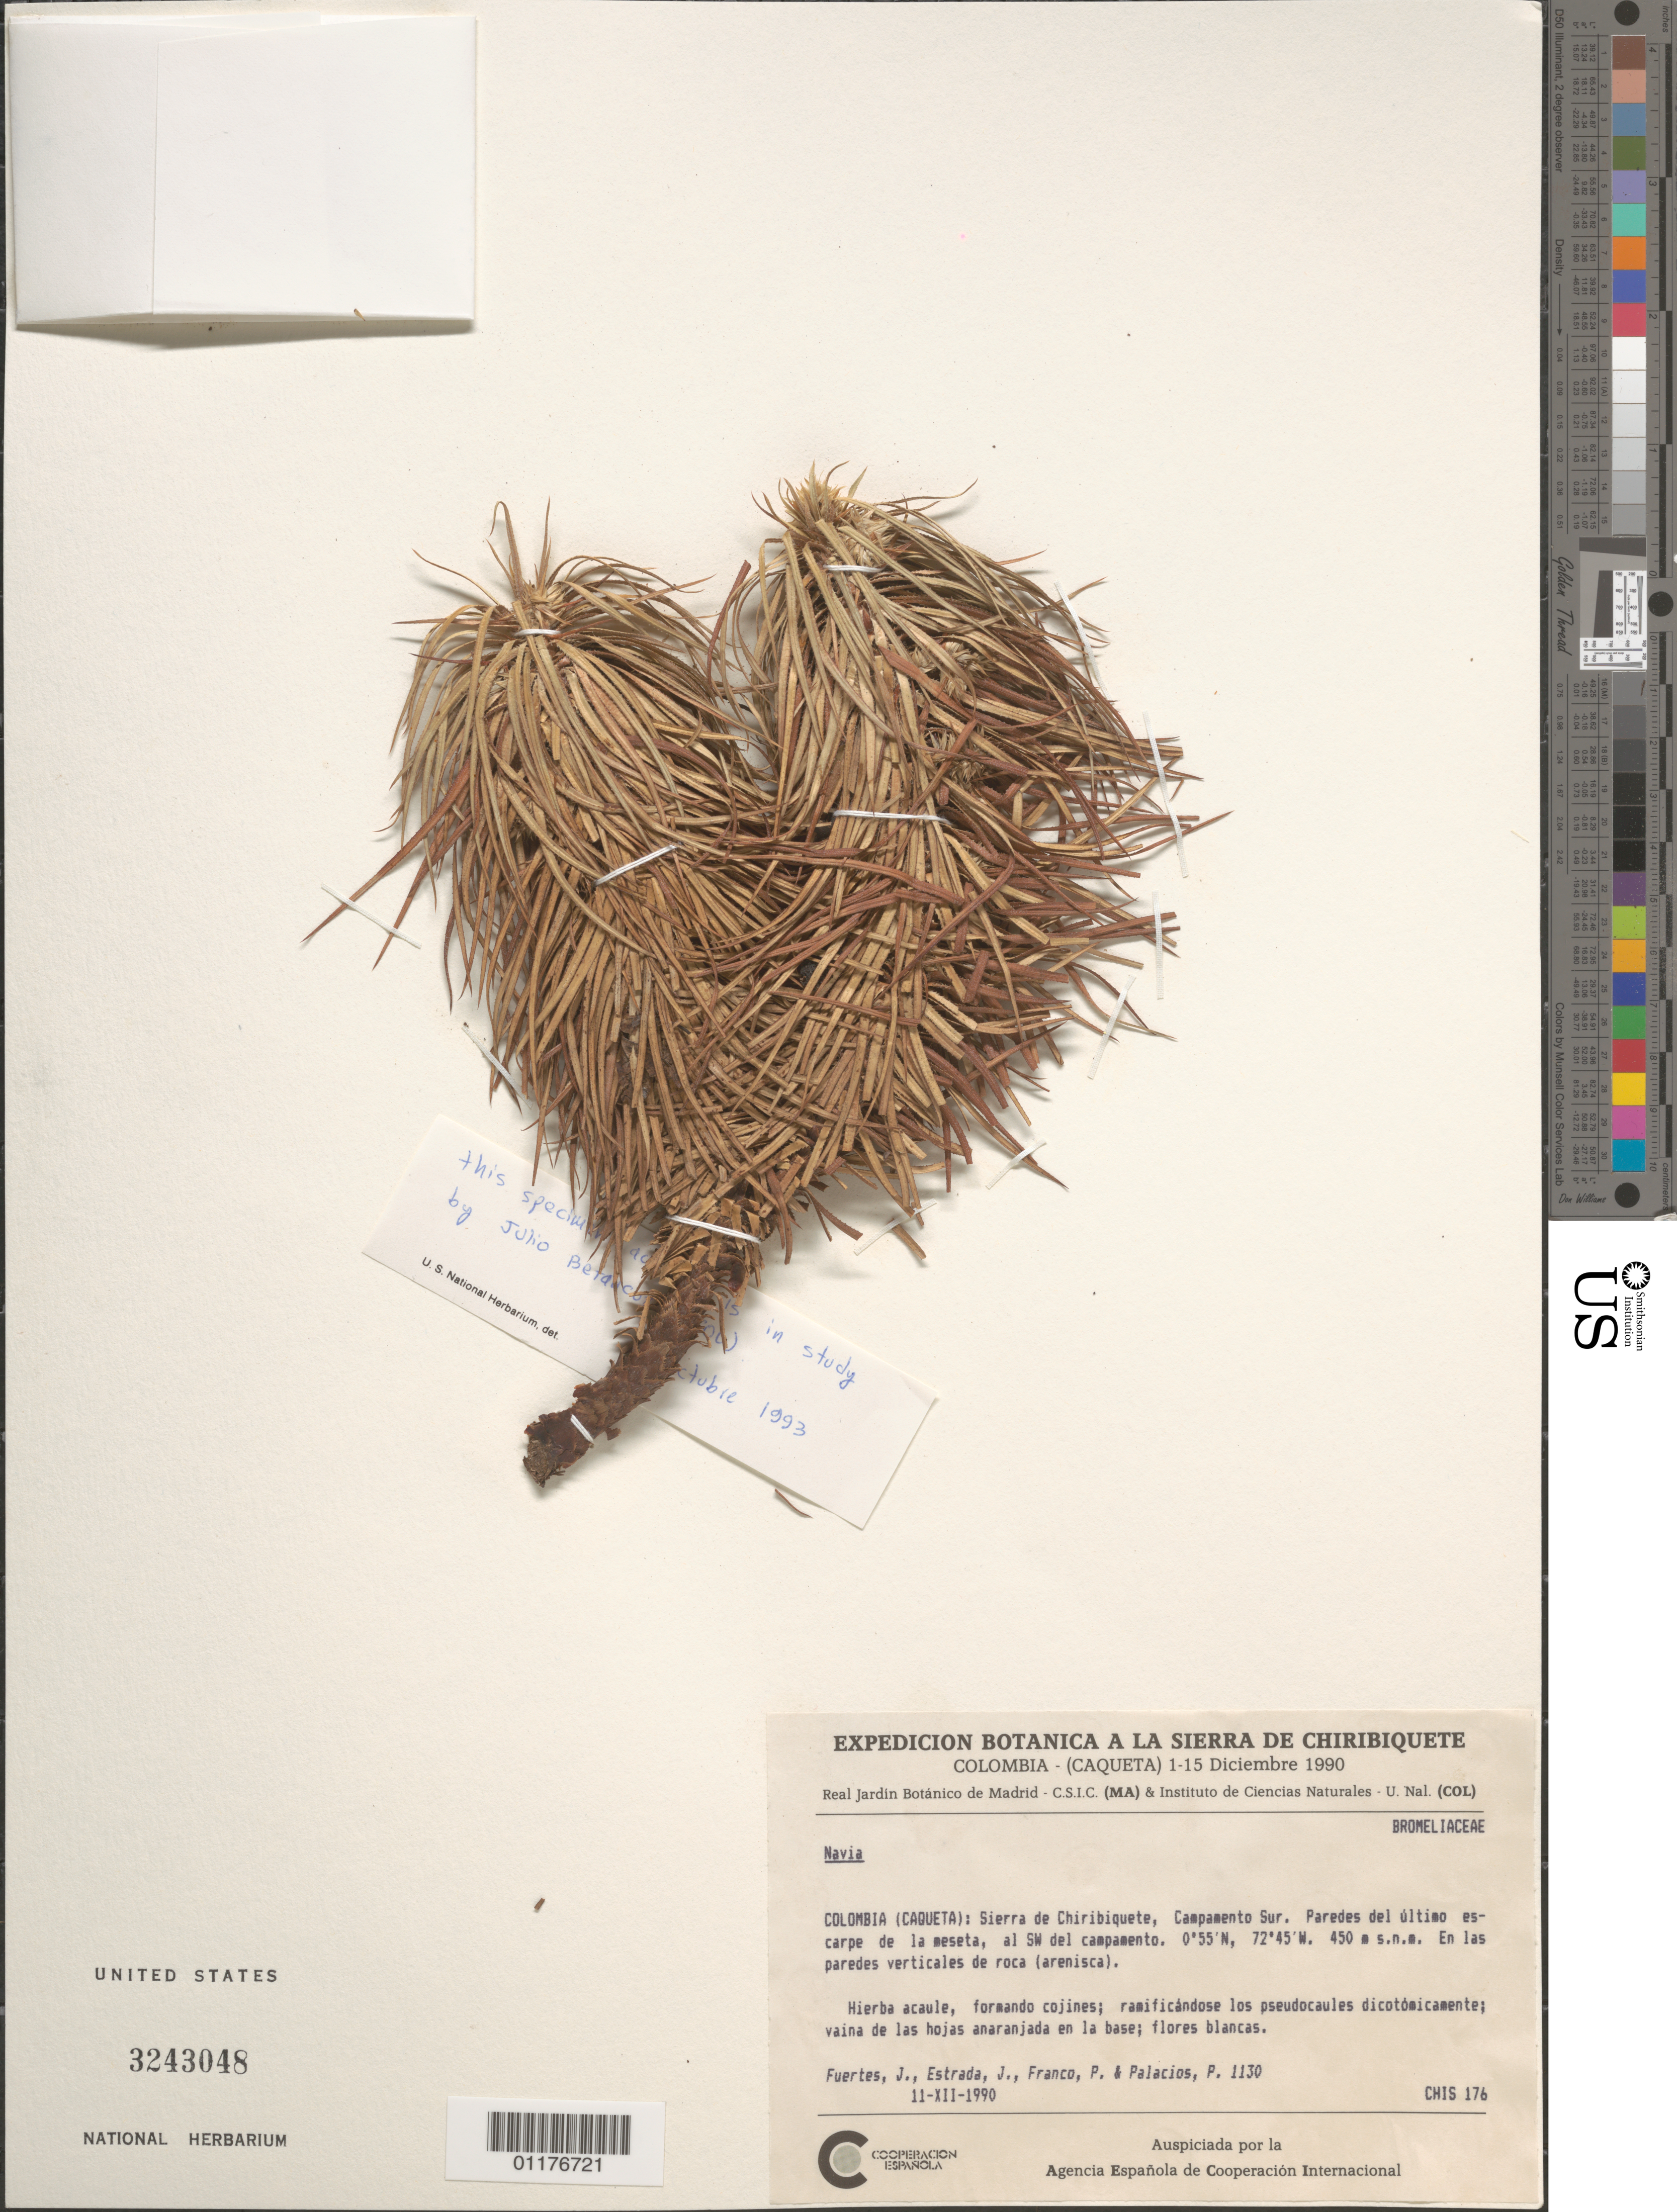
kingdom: Plantae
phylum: Tracheophyta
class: Liliopsida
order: Poales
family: Bromeliaceae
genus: Navia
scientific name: Navia sp.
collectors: J. Fuertes, J. Estrada, P. Franco Roselli & P. Palacios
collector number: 1130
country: Colombia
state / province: Caquetá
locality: Sierra de Chiribiquete, Campoamente Sur.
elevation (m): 450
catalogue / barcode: US 3243048